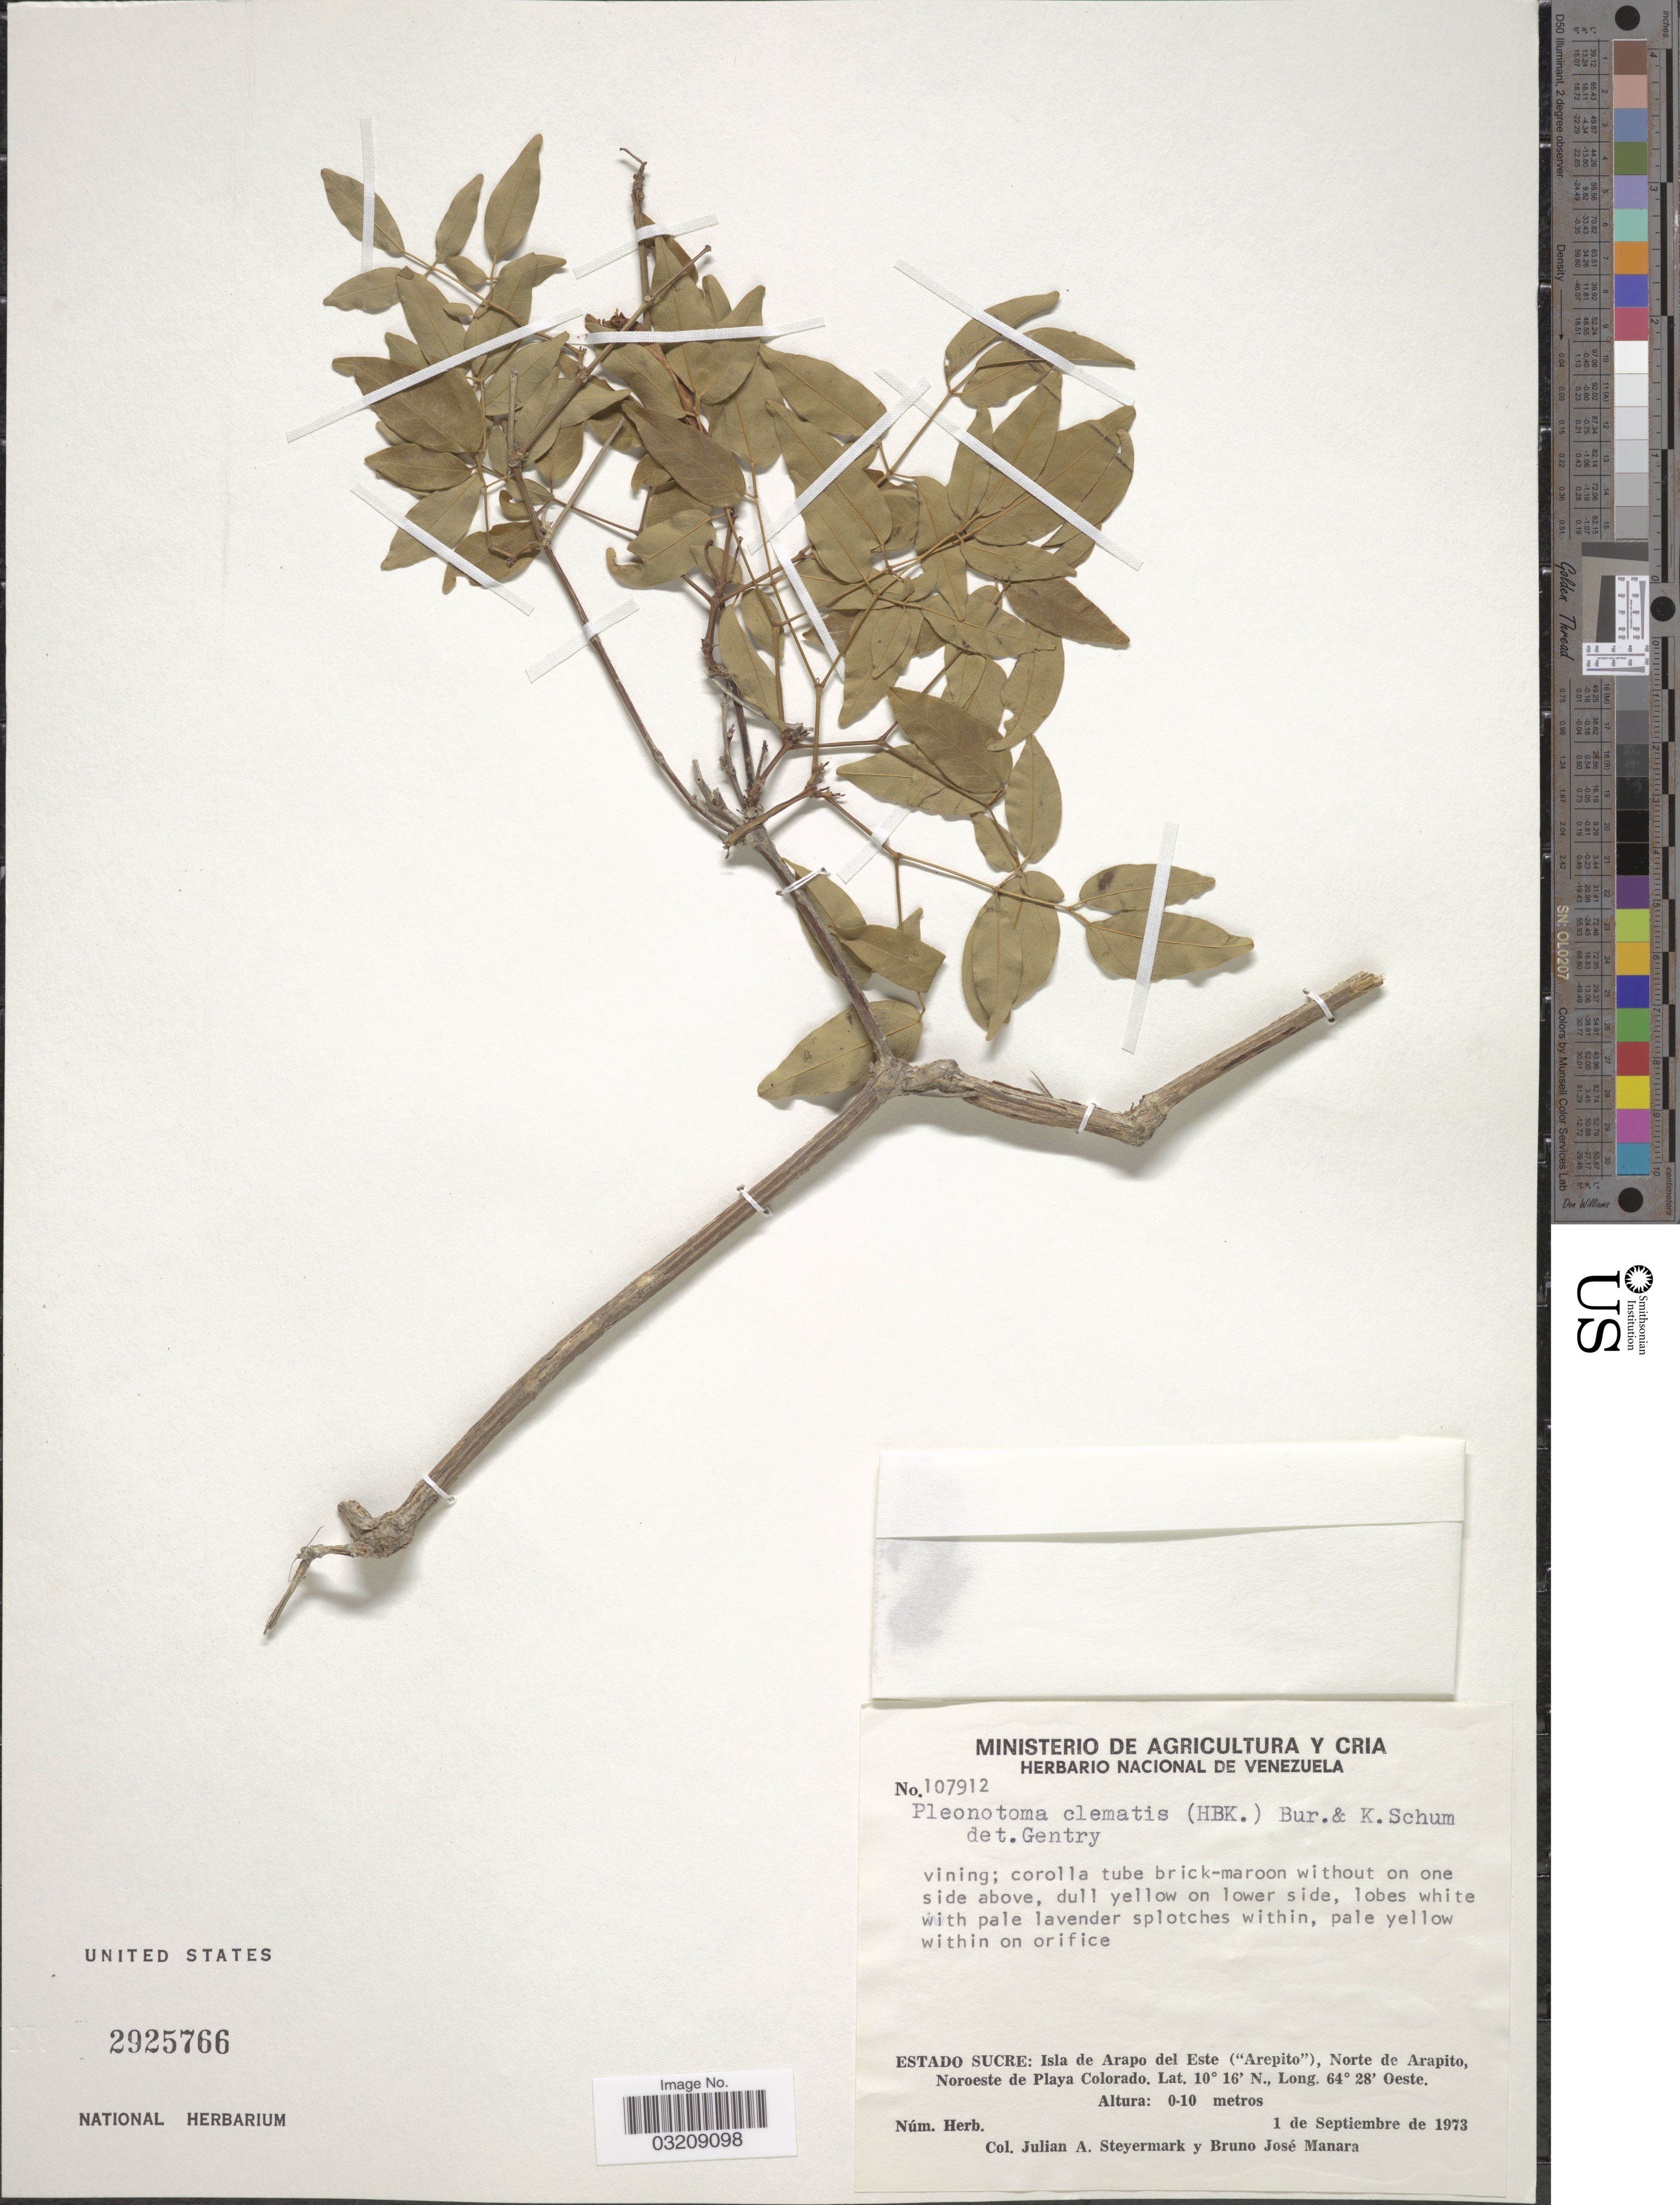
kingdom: Plantae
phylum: Tracheophyta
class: Magnoliopsida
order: Lamiales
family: Bignoniaceae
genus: Pleonotoma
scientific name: Pleonotoma clematis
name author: (Kunth) Miers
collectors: J. Steyermark & B. Manara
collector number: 107912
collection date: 1973-09-01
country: Venezuela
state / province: Sucre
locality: Isla de Arapo del Este ("Arepito"), Norte de Arapito, Noroeste de Playa Colorado.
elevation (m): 0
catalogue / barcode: US 2925766